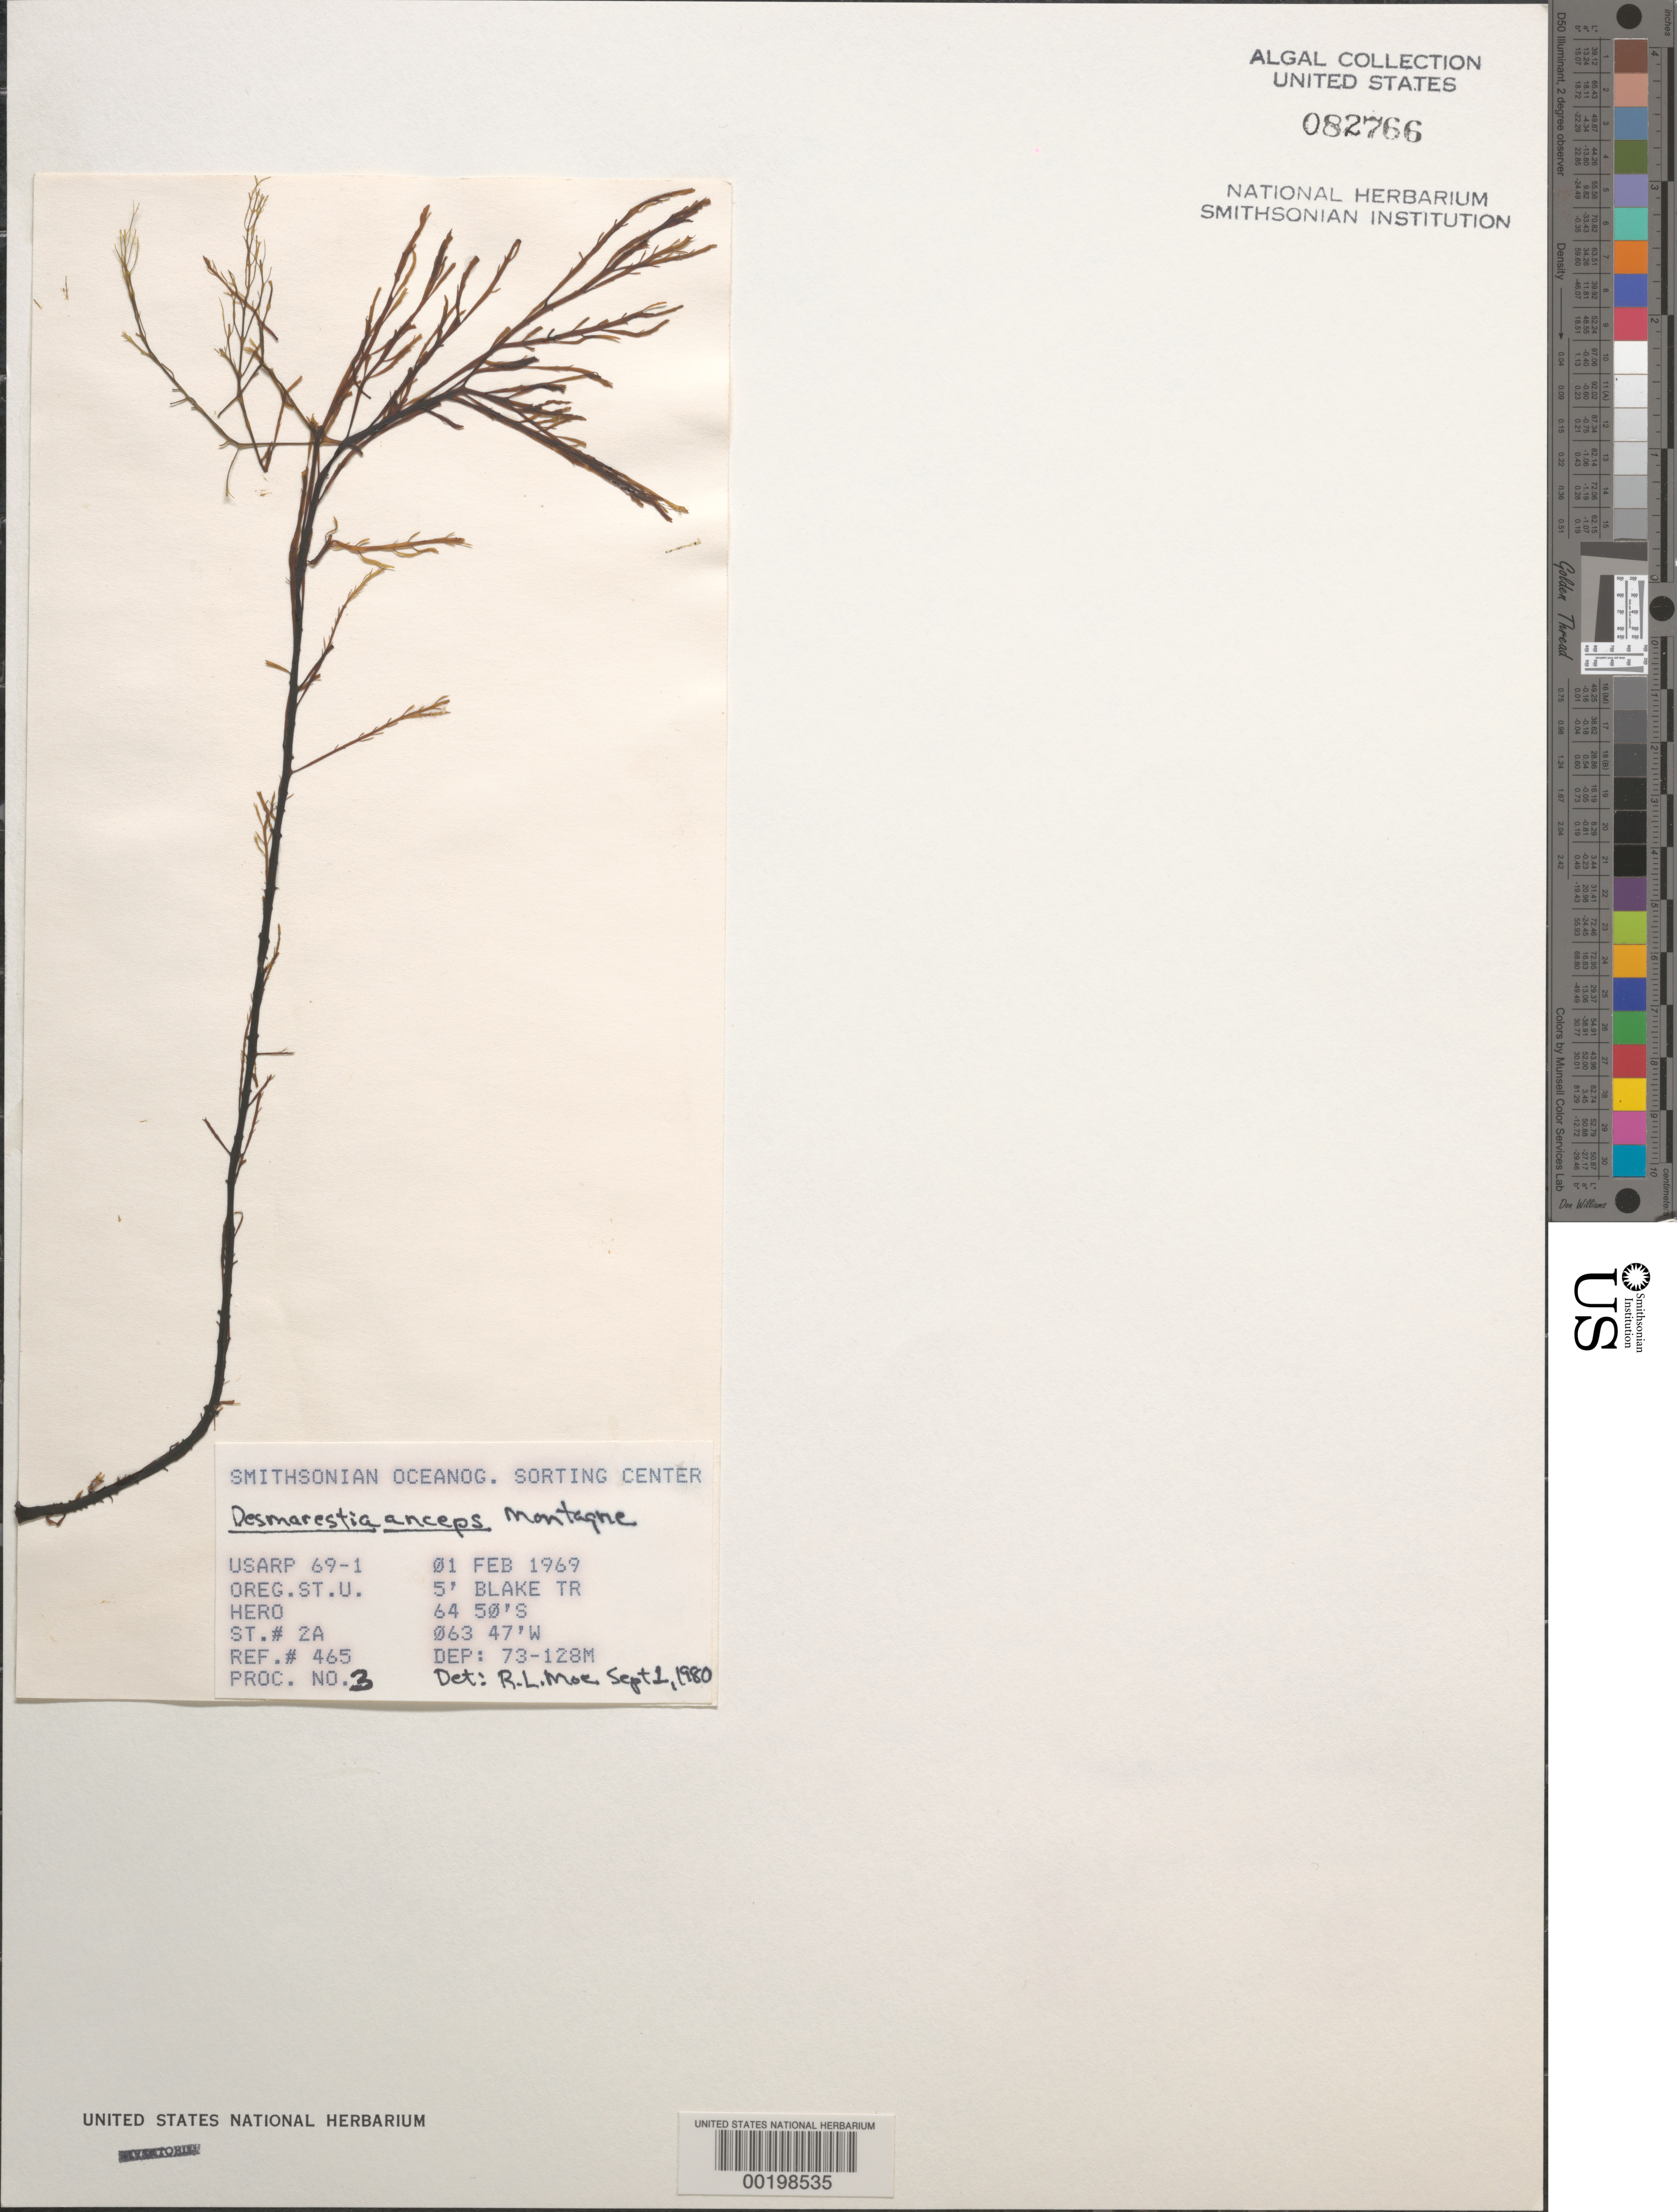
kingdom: Chromista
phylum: Ochrophyta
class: Phaeophyceae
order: Desmarestiales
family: Desmarestiaceae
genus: Desmarestia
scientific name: Desmarestia anceps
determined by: Moe, R. L.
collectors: Oregon State University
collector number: Station 2a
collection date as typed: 01 Feb 1969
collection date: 1969-02-01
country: Antarctica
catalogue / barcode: US 82766